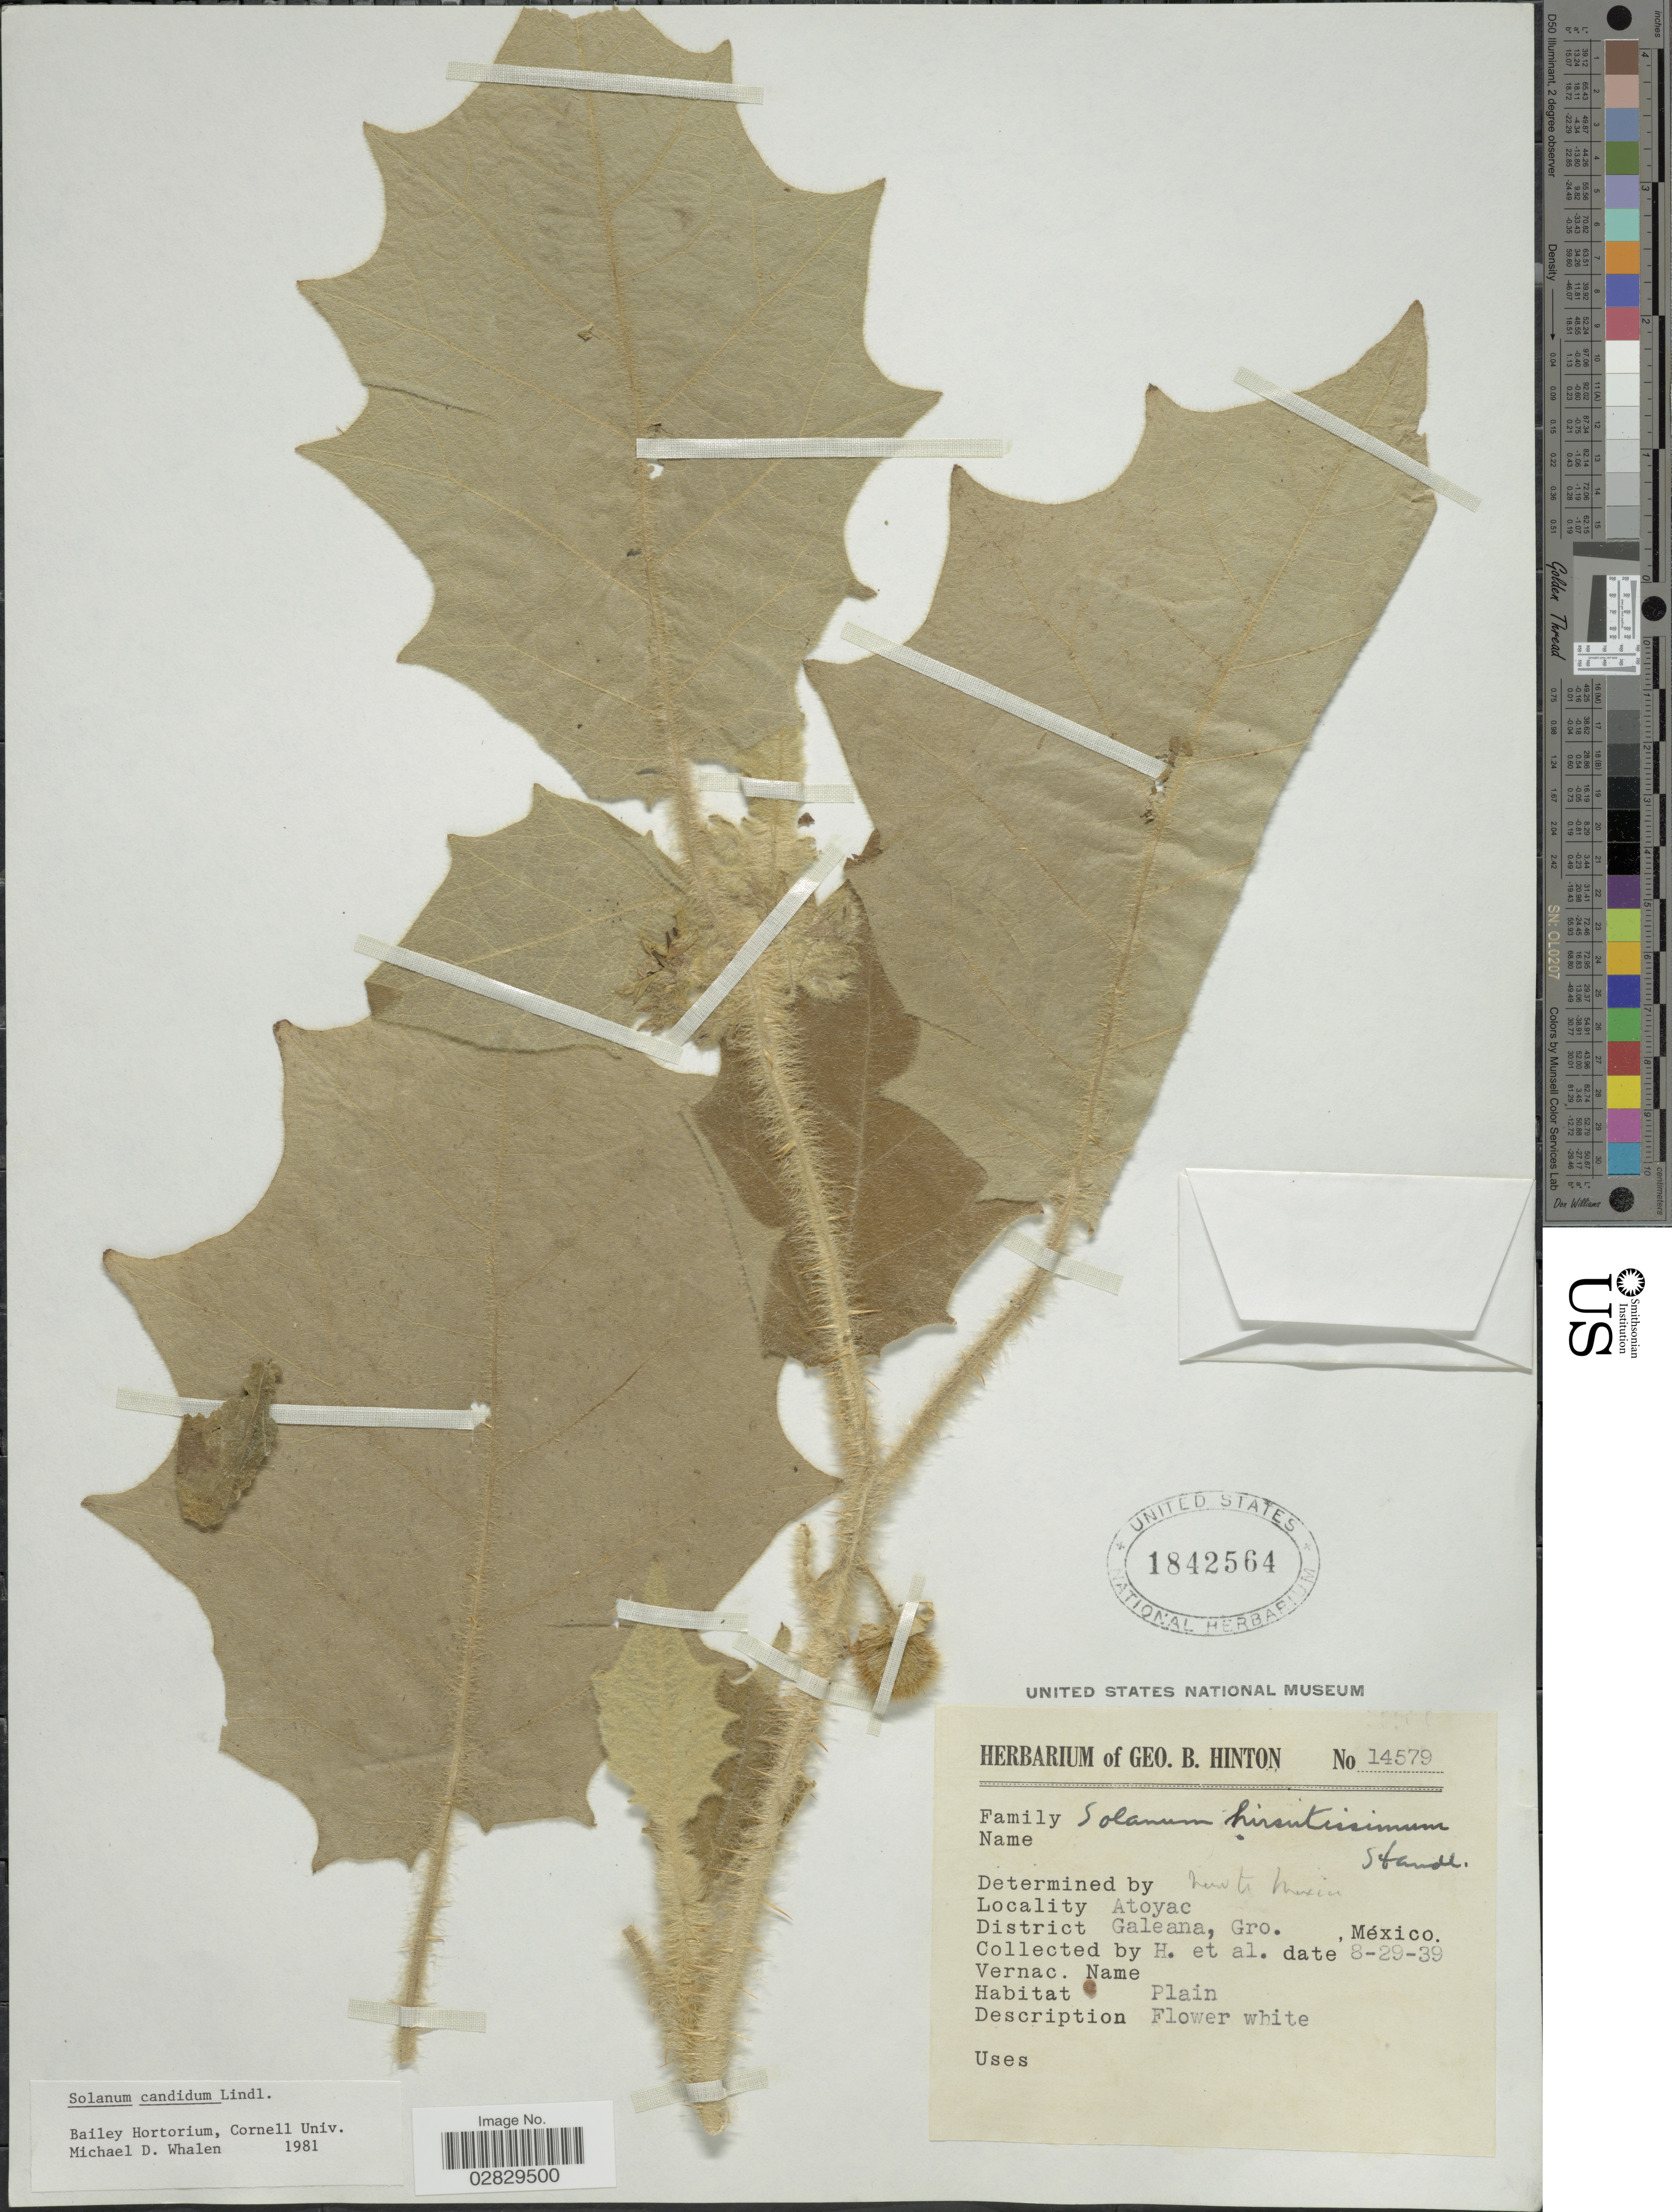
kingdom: Plantae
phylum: Tracheophyta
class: Magnoliopsida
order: Solanales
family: Solanaceae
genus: Solanum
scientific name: Solanum candidum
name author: Lindl.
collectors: G. B. Hinton & et al.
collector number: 14579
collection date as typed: Transcribed d/m/y: 29/8/39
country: Mexico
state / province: Guerrero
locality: Atoyac. District Galeana.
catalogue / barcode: US 1842564